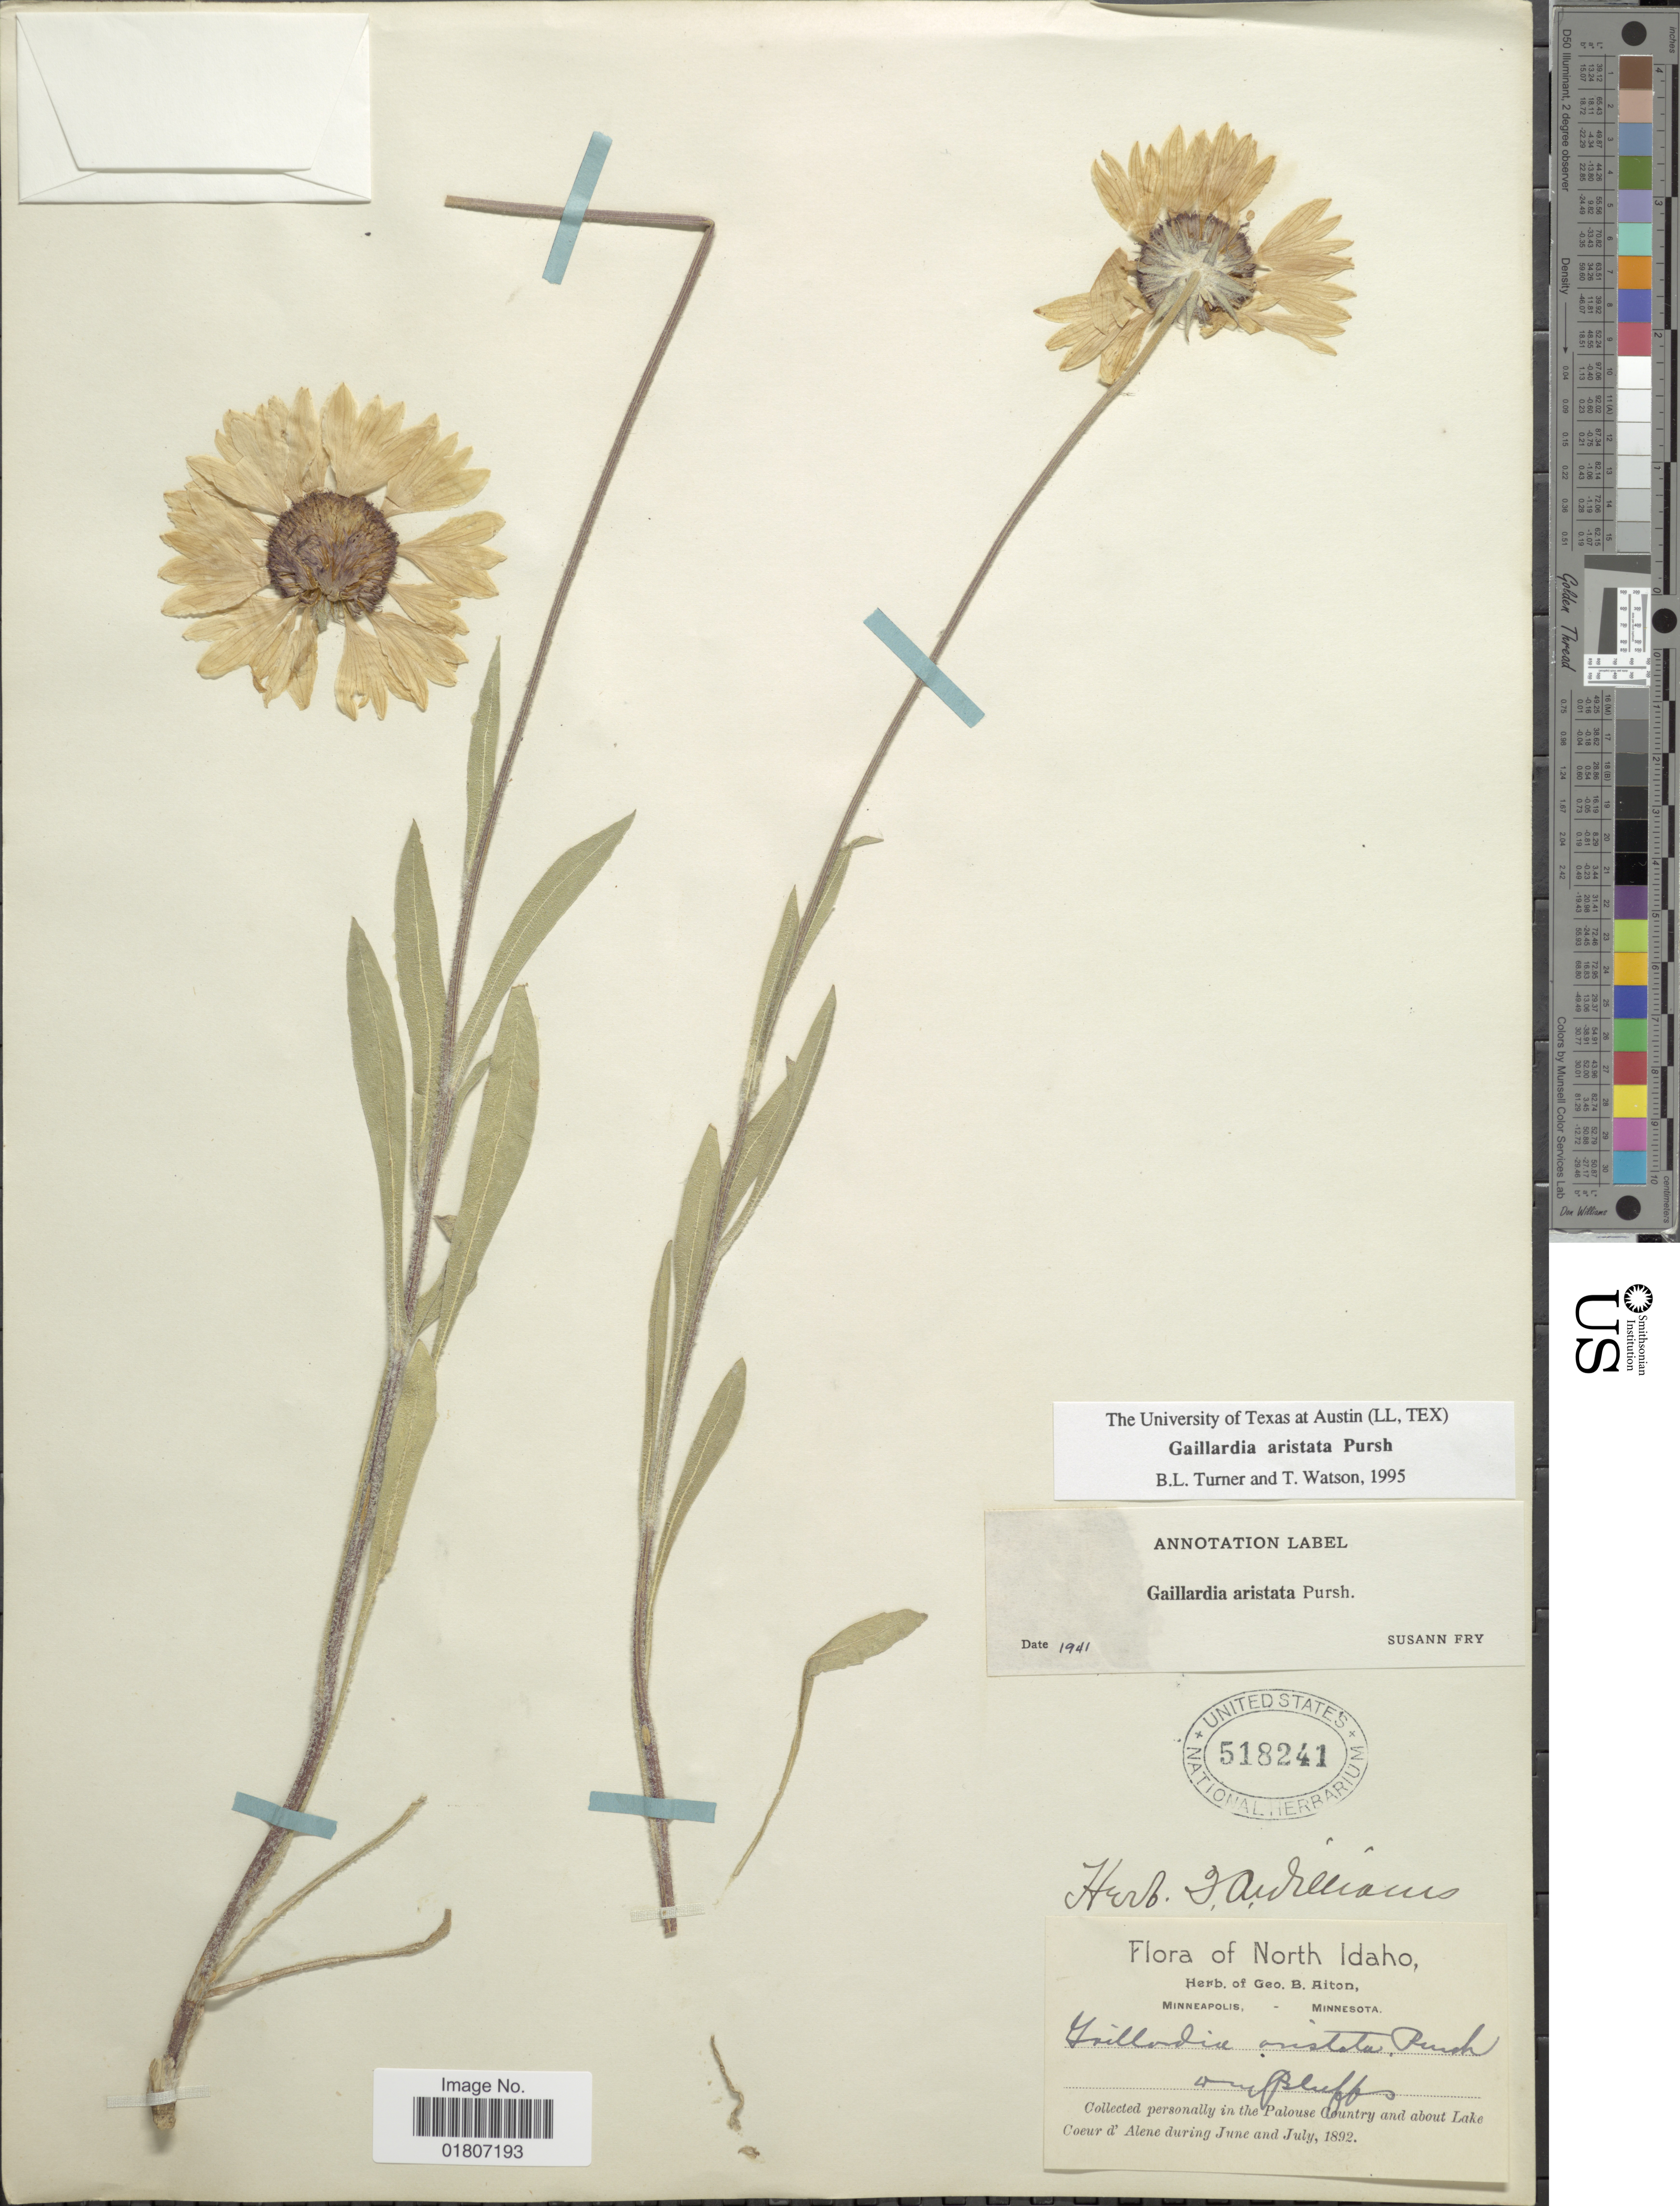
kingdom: Plantae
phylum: Tracheophyta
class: Magnoliopsida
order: Asterales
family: Asteraceae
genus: Gaillardia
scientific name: Gaillardia aristata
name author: Pursh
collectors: ex herb. Geo. B. Aiton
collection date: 1892-06/1892-07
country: United States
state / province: Idaho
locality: North Idaho. Palouse Country and about Lake Coeur d' Alene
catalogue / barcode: US 518241